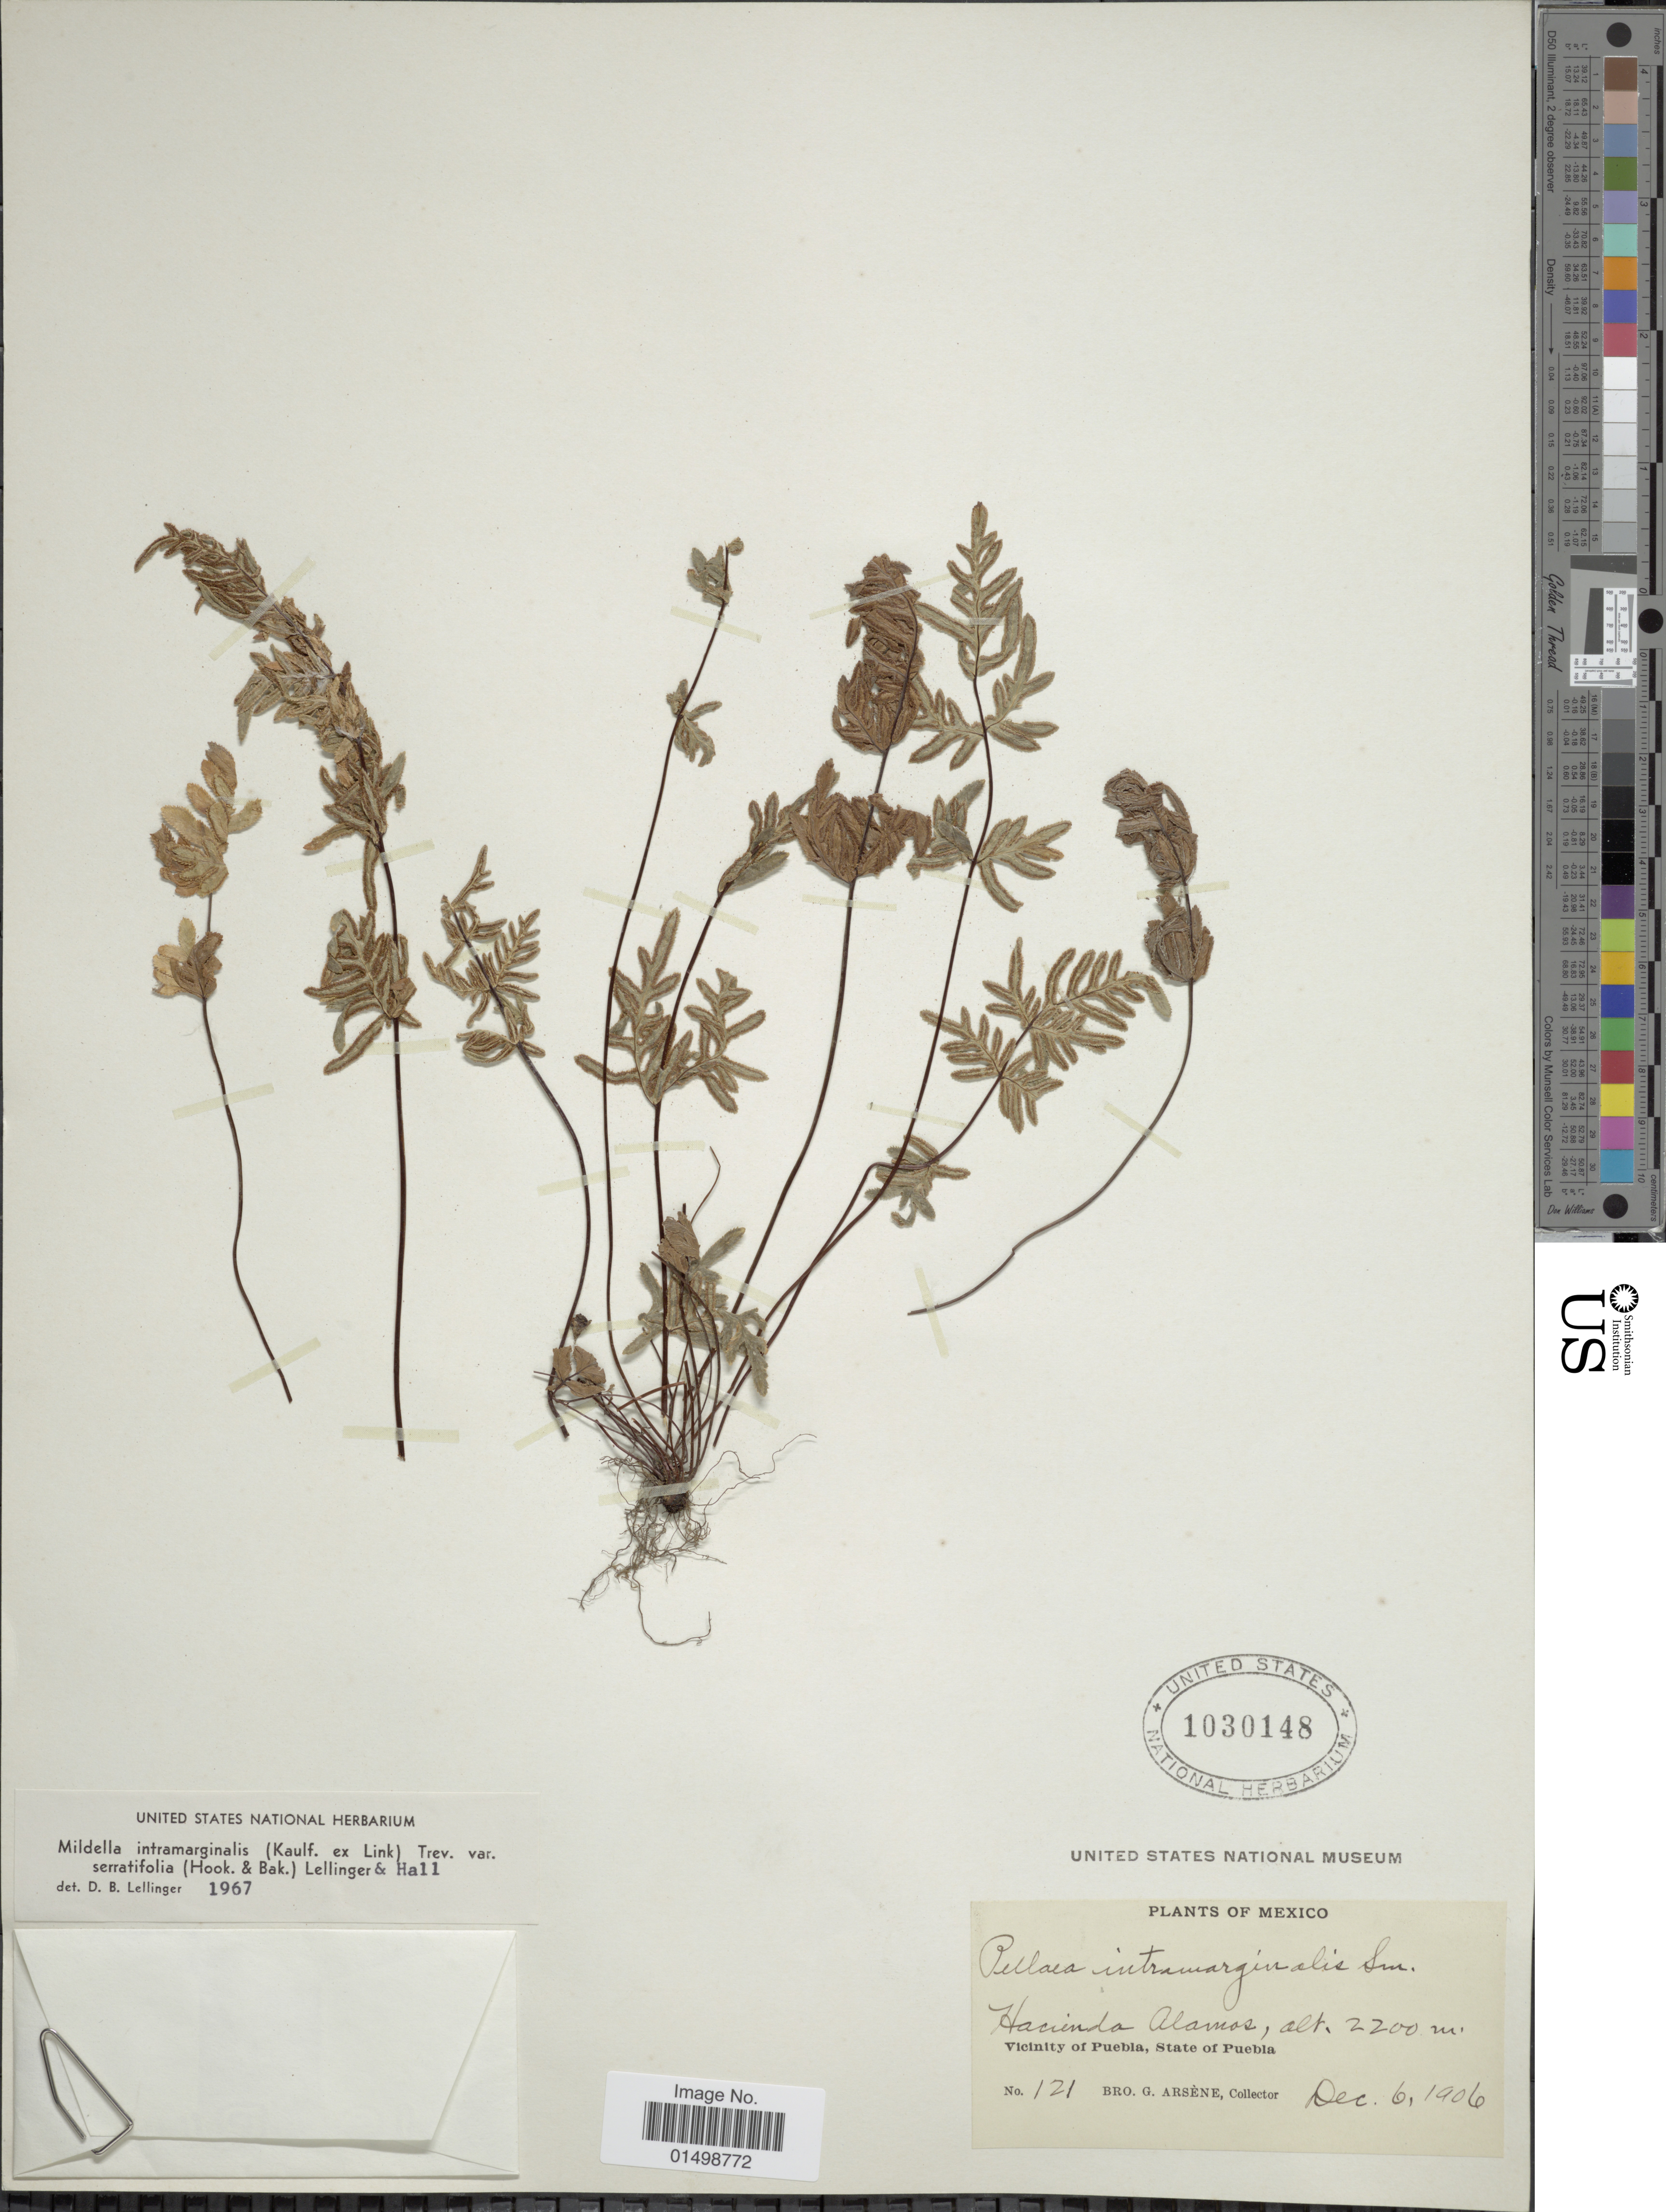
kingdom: Plantae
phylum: Tracheophyta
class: Polypodiopsida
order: Polypodiales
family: Pteridaceae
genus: Cheilanthes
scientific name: Cheilanthes intramarginalis var. serratifolia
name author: (Kaulf.) Hook.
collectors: Bro. G. Arsène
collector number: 121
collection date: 1906-12-06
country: Mexico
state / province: Puebla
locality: Hacienda Alamos, Vicinity of Puebla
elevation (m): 2200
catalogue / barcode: US 1030148